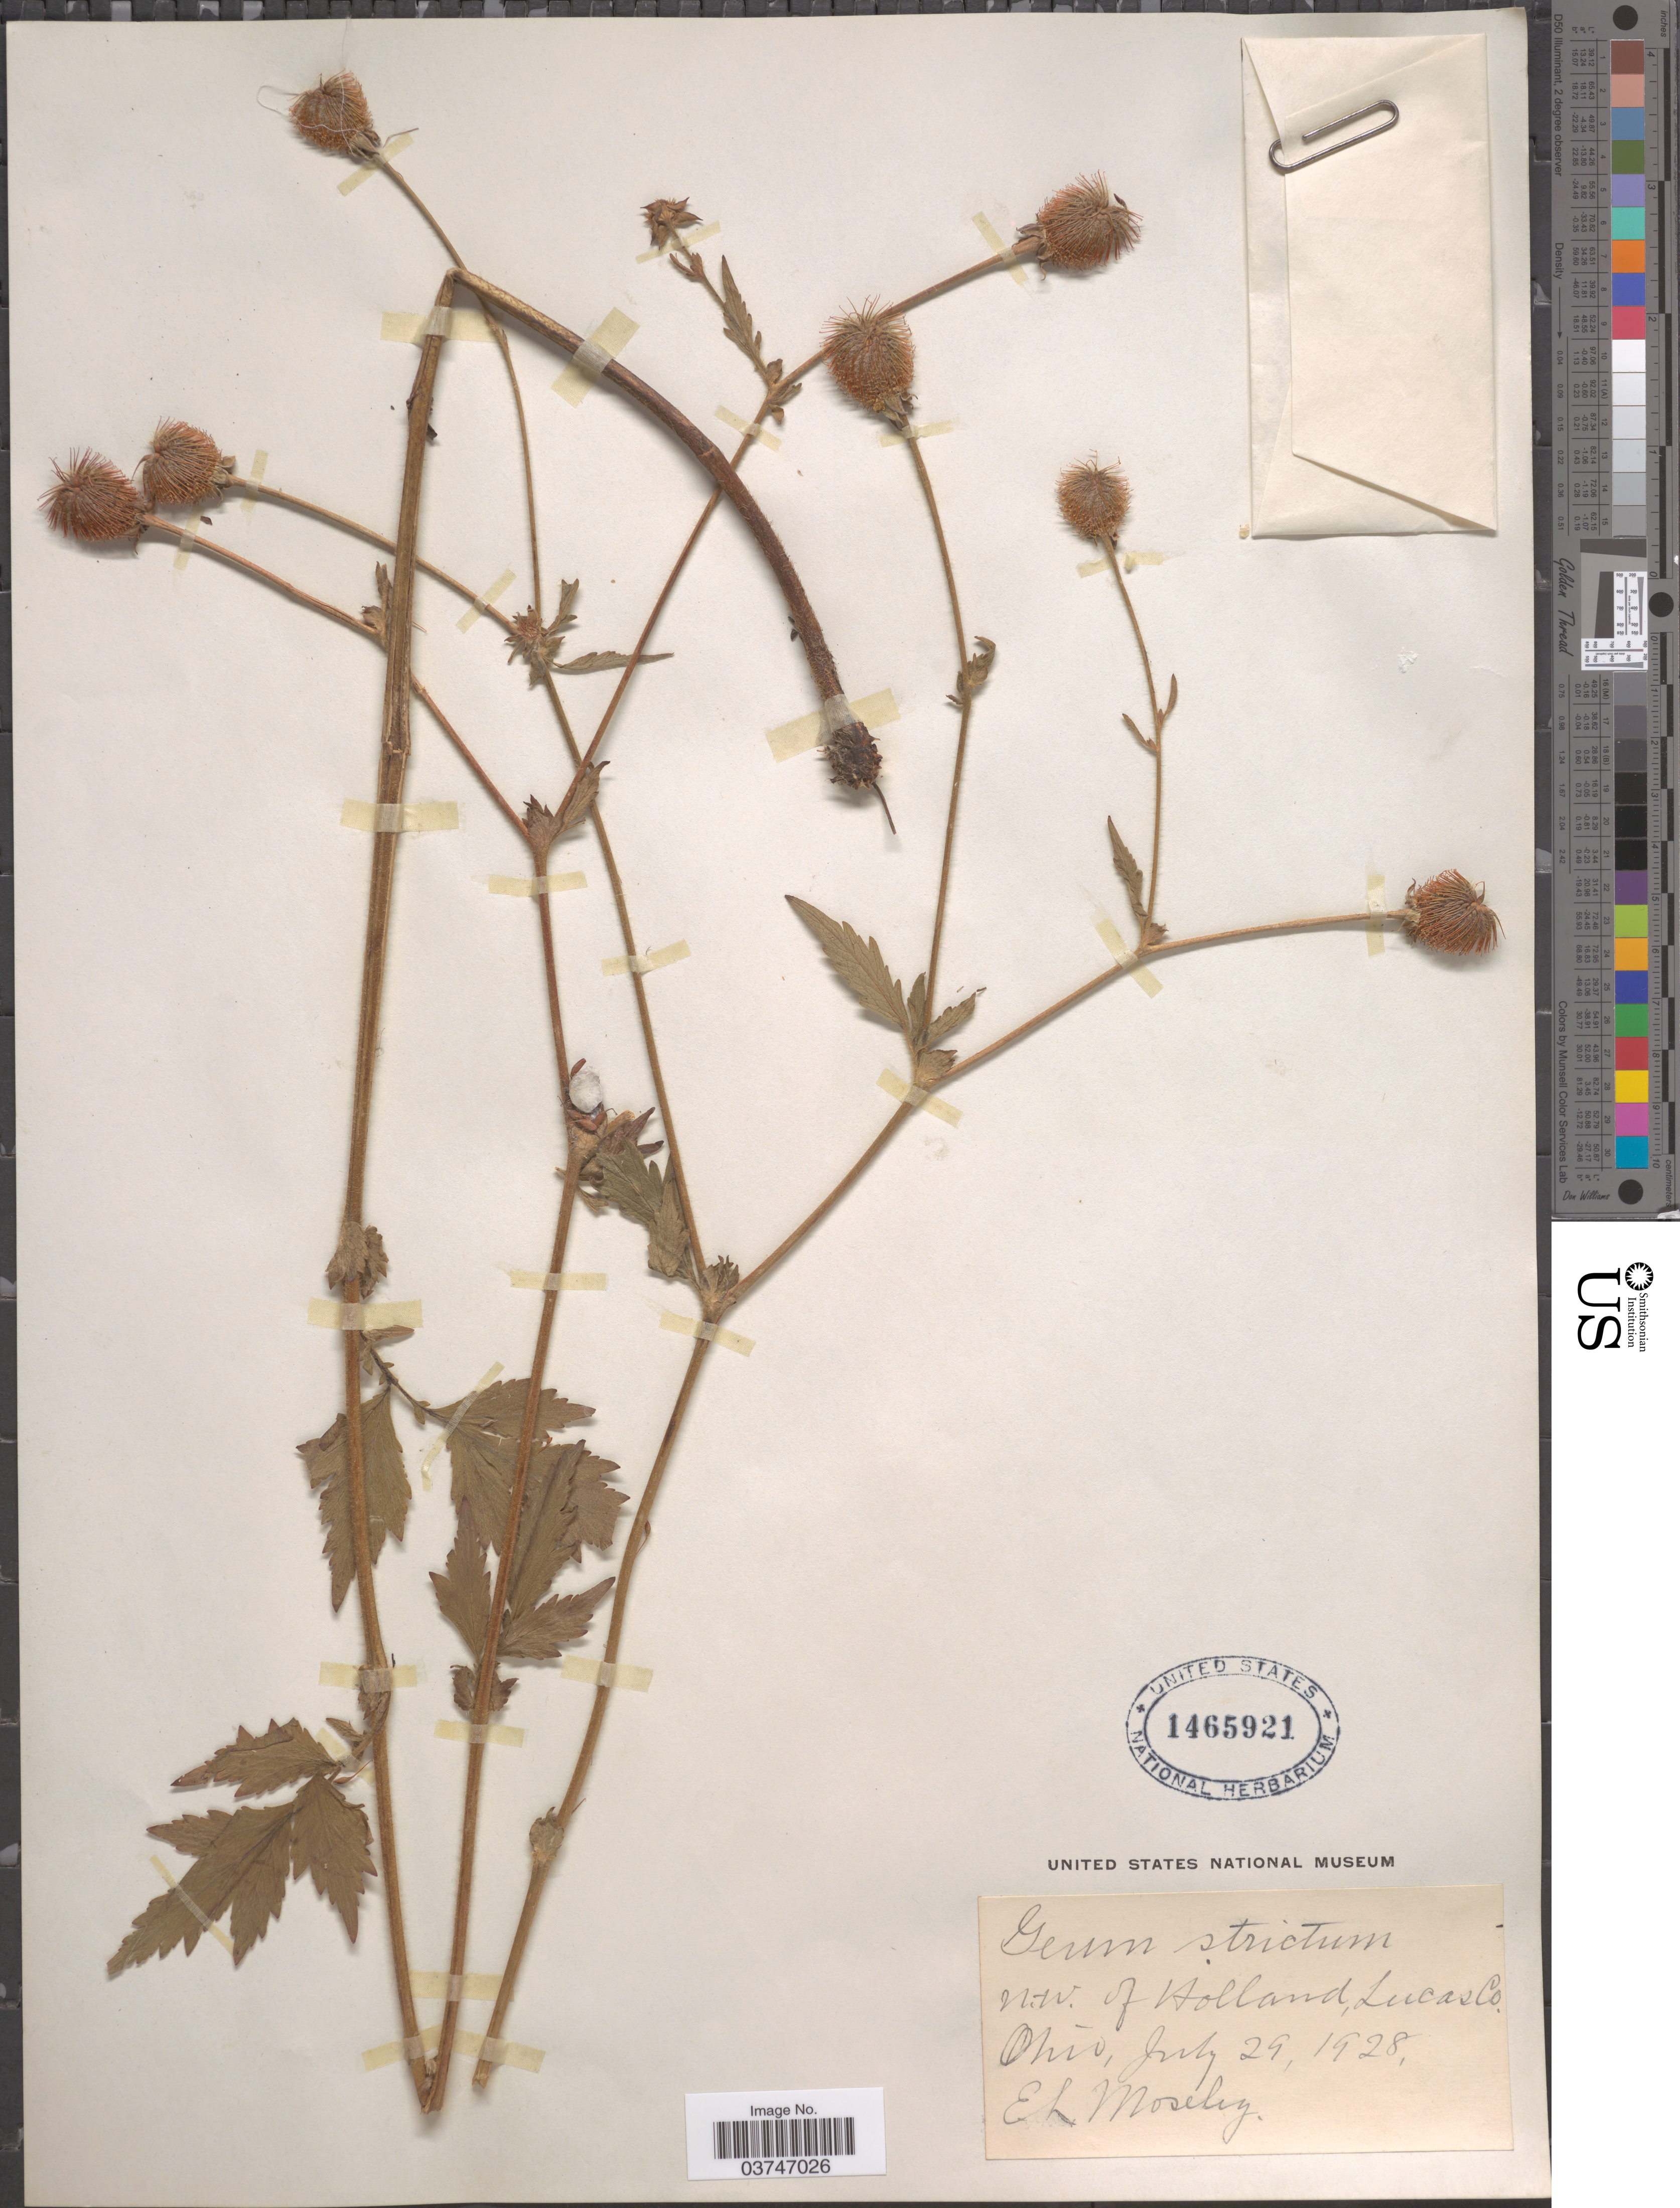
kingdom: Plantae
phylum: Tracheophyta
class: Magnoliopsida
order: Rosales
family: Rosaceae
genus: Geum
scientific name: Geum aleppicum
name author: Jacq.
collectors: E. Moseley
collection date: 1928-07-29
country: United States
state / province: Ohio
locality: N.W. of Holland, Lucas Co.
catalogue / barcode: US 1465921